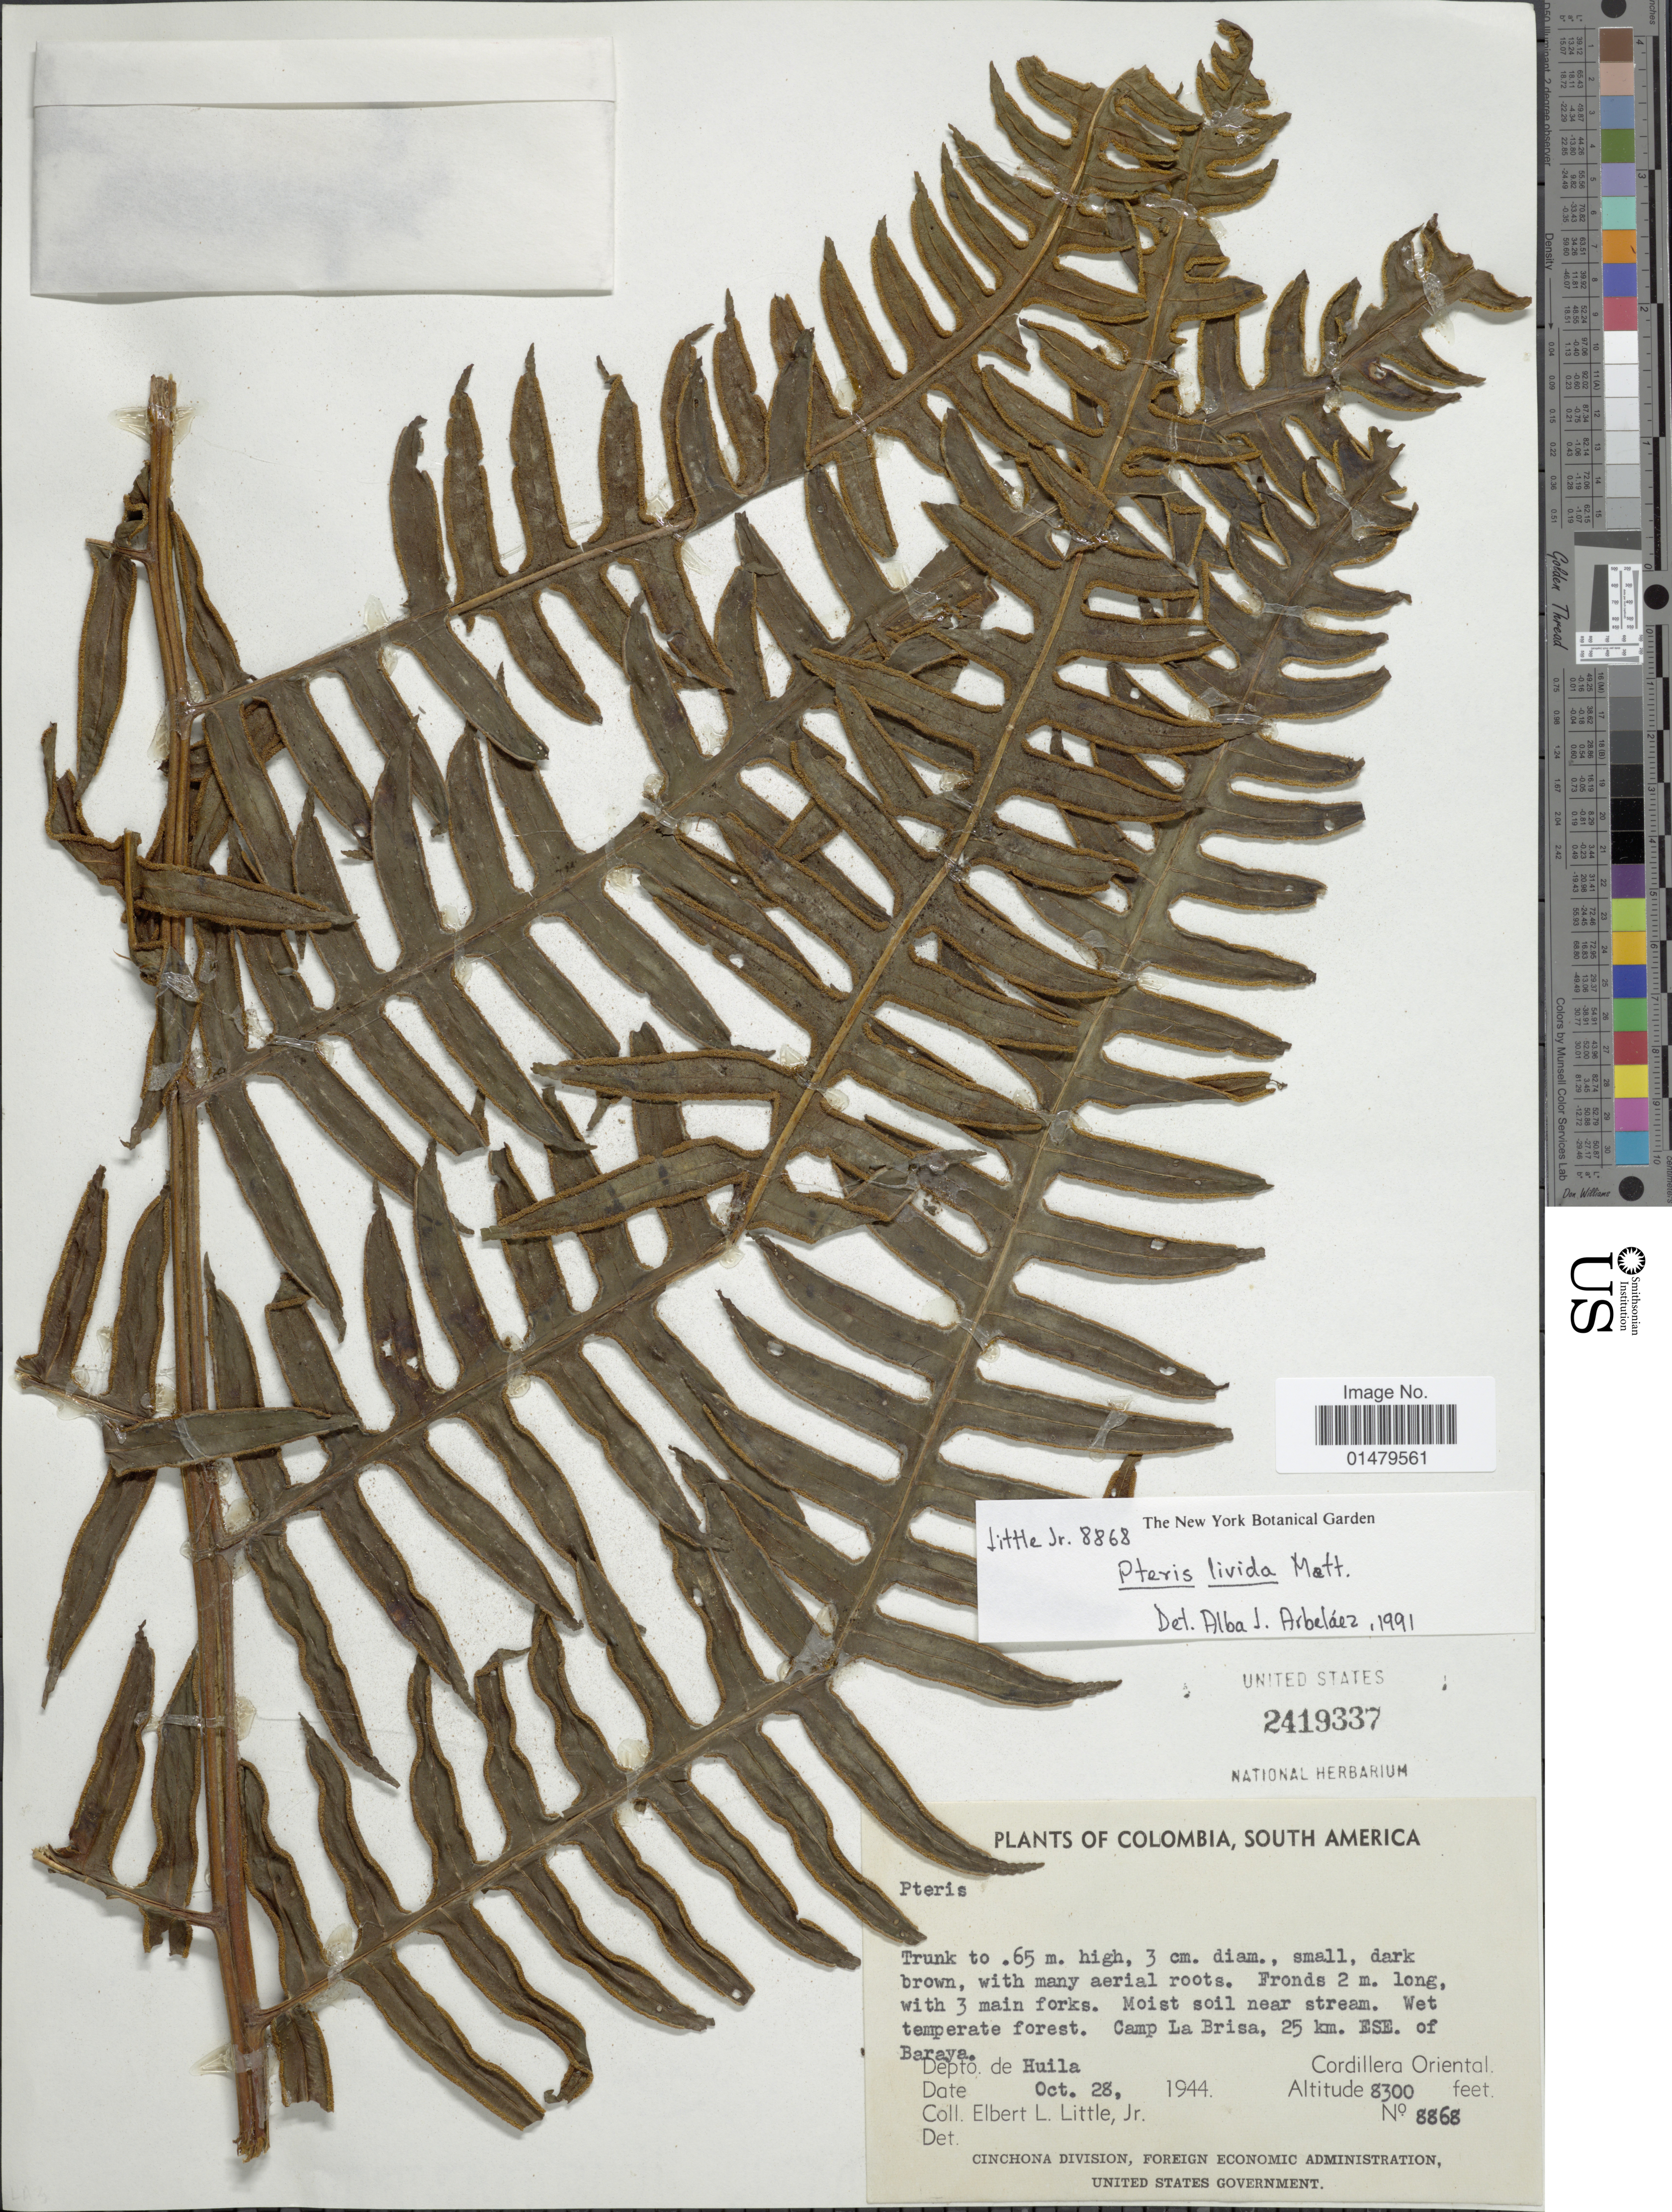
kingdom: Plantae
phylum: Tracheophyta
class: Polypodiopsida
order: Polypodiales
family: Pteridaceae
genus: Pteris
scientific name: Pteris livida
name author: Mett. in Triana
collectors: E. L. Little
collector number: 8868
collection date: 1944-10-28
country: Colombia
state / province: Huila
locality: Camp La Brisa, 25 km. ESE. of Baraya. Depto. de Huila. Cordillera Oriental.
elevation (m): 2530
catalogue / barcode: US 2419337